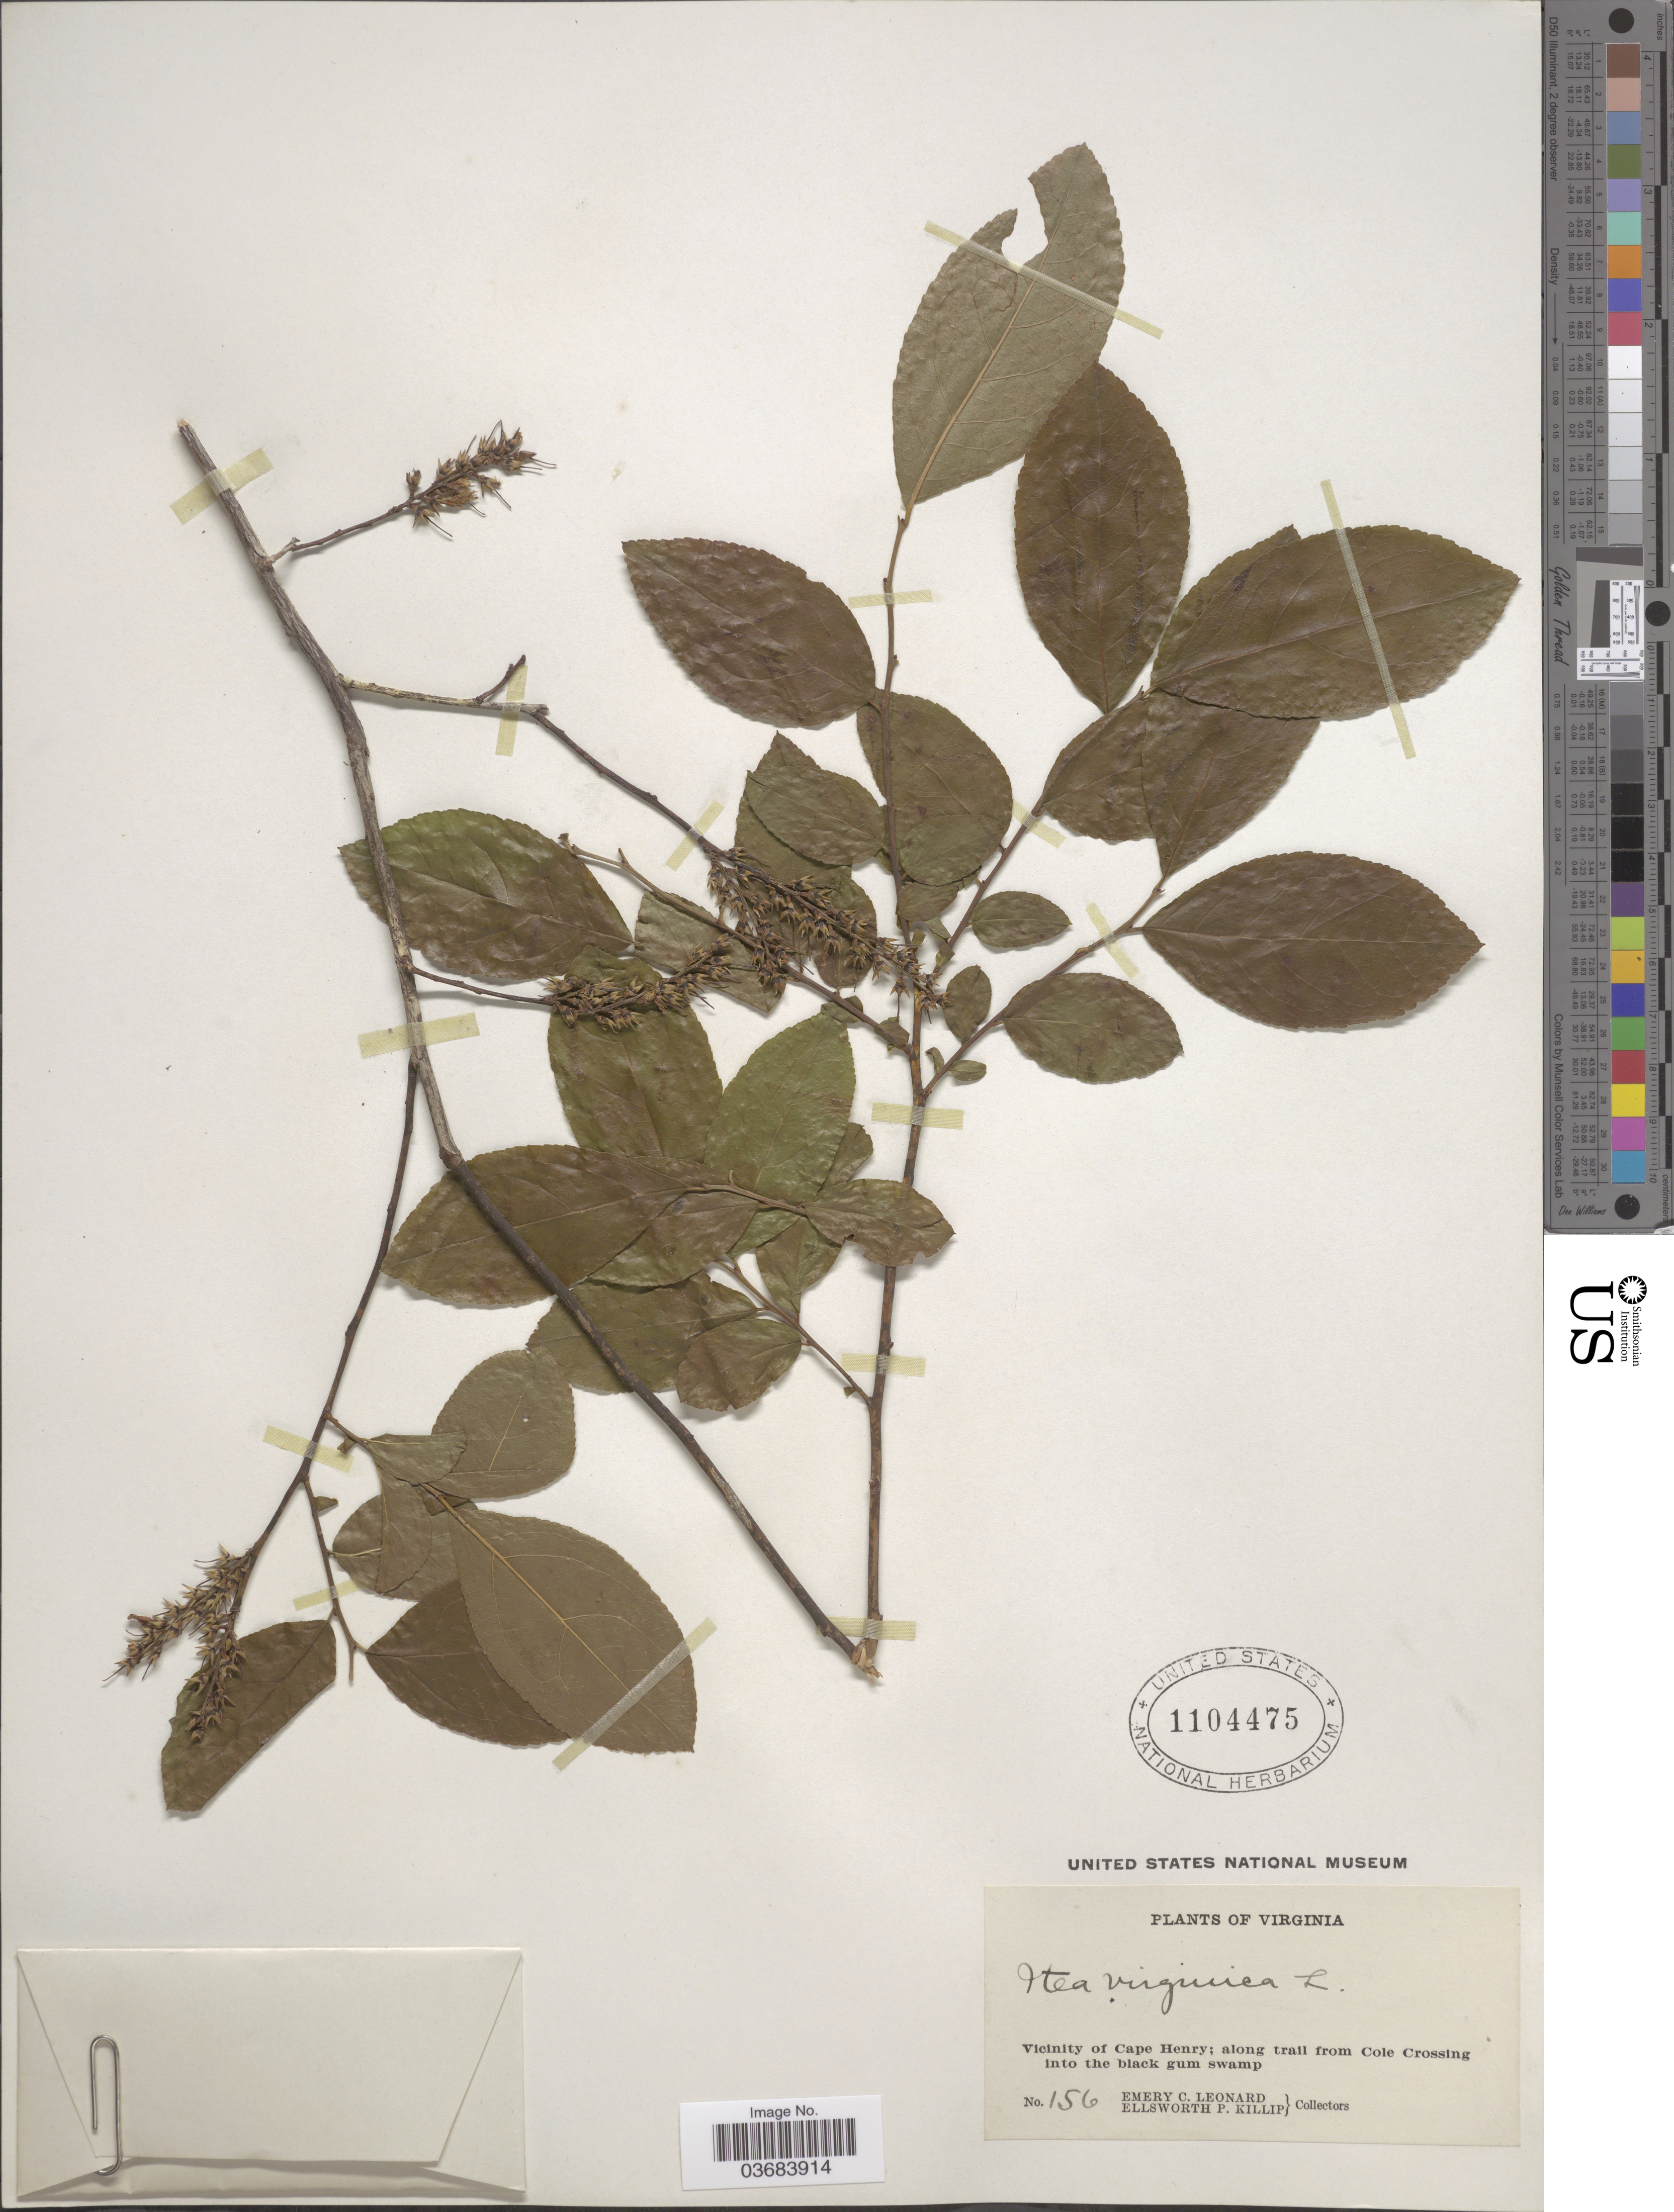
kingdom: Plantae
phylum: Tracheophyta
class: Magnoliopsida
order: Saxifragales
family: Iteaceae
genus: Itea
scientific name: Itea virginica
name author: L.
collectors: E. C. Leonard & E. P. Killip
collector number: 156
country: United States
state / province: Virginia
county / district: City of Virginia Beach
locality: Vicinity of Cape Henry: along trail from Cole Crossing into the black gum swamp.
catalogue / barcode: US 1104475